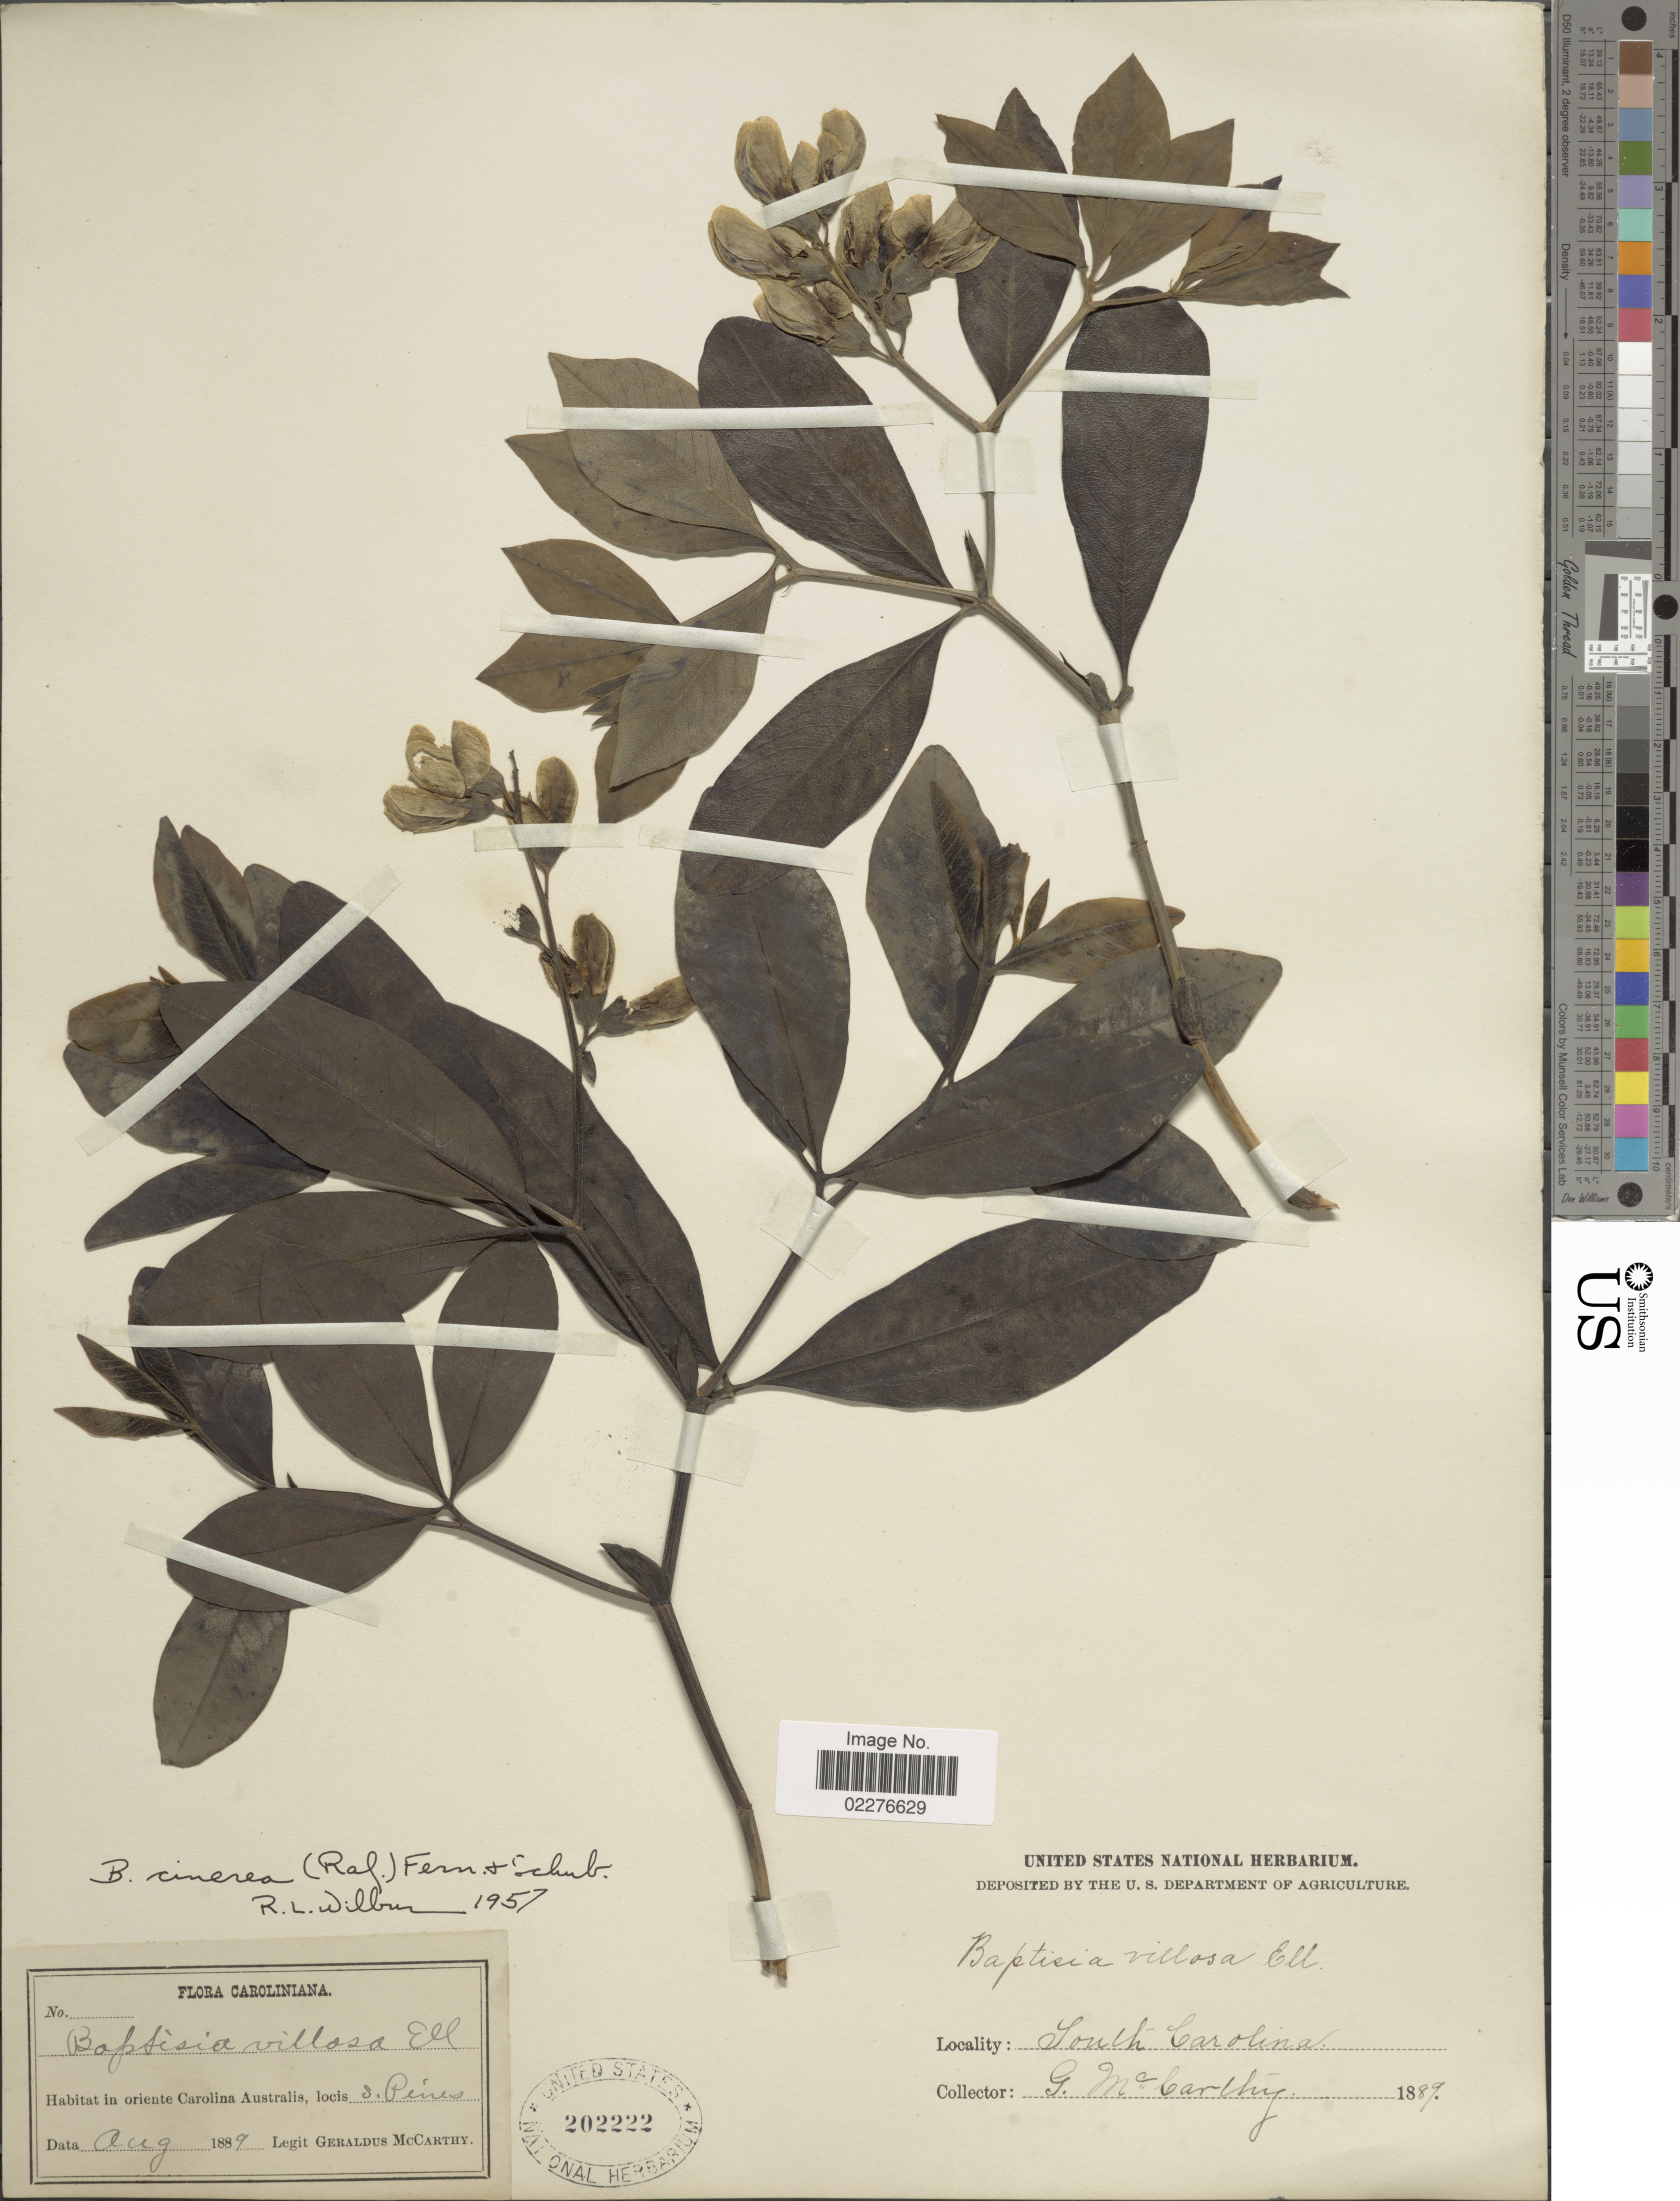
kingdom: Plantae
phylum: Tracheophyta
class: Magnoliopsida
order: Fabales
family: Fabaceae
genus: Baptisia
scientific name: Baptisia cinerea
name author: (Raf.) Fernald & B.G. Schub.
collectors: M. McCarthy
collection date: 1889-08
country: United States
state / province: South Carolina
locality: In oriente Carolina Asutralis, ocis S Pines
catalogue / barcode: US 202222